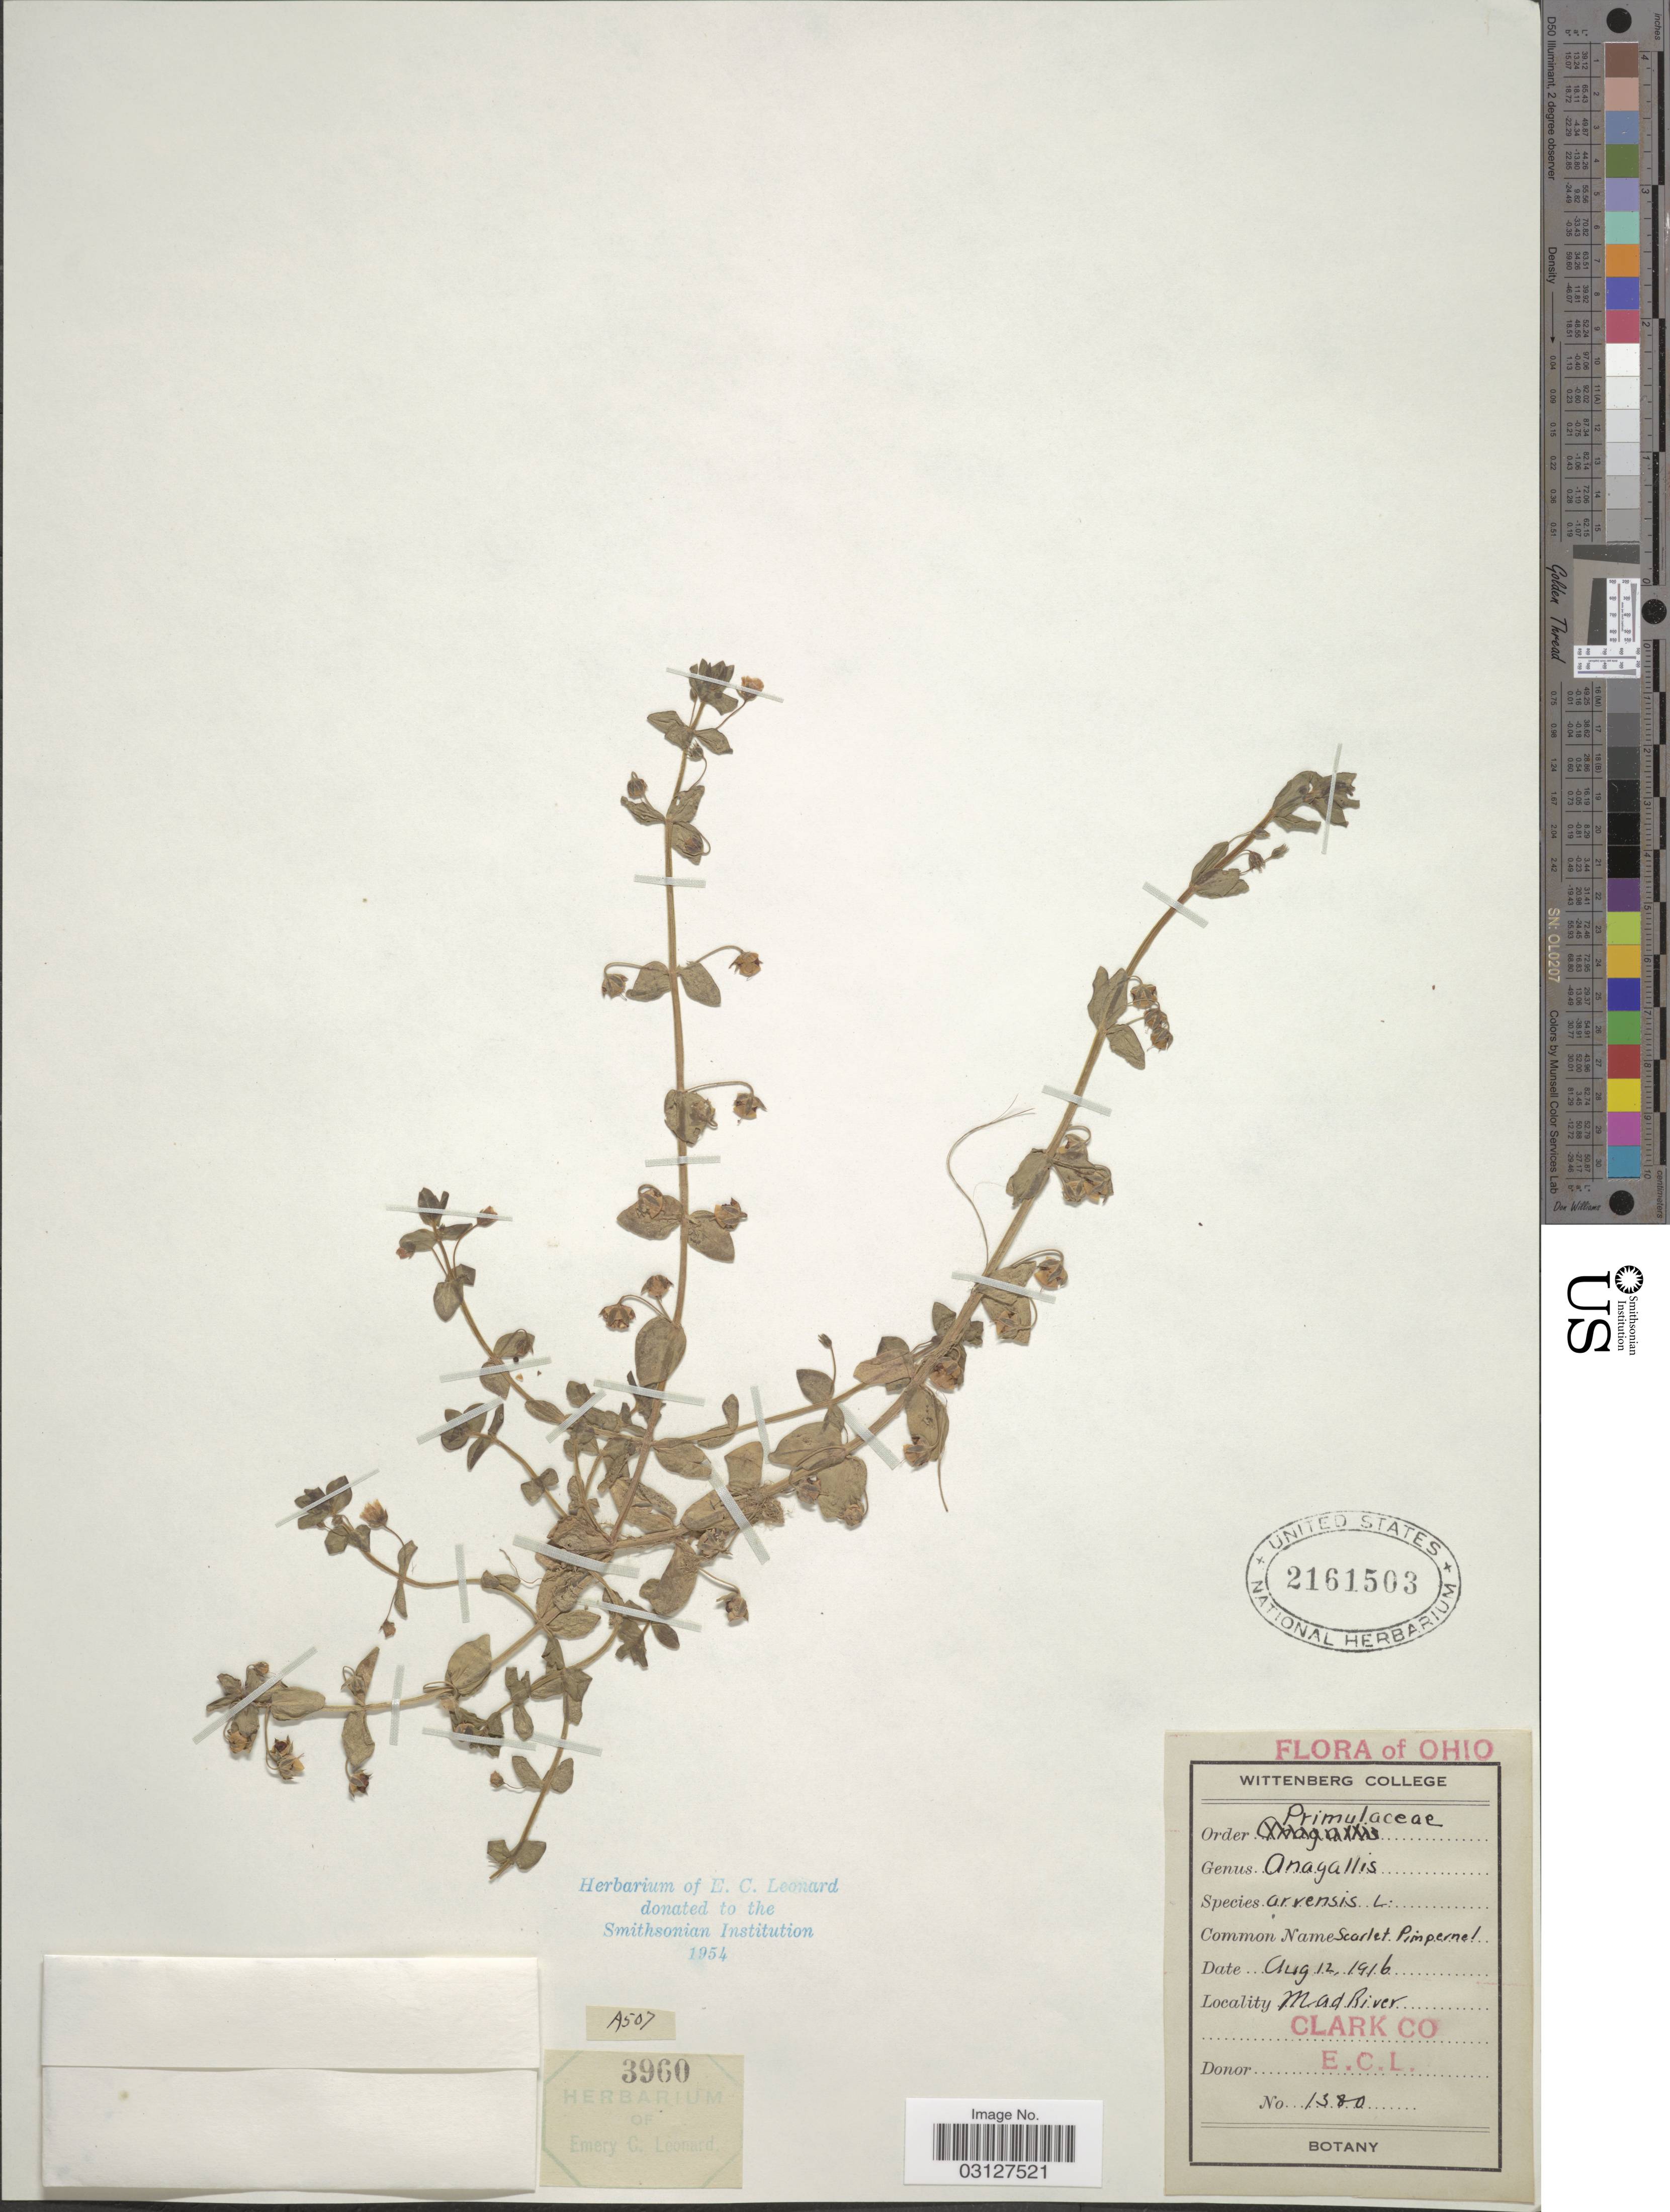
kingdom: Plantae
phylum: Tracheophyta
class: Magnoliopsida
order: Ericales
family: Primulaceae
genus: Anagallis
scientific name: Anagallis arvensis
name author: L.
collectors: E. C. Leonard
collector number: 1380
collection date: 1916-08-12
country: United States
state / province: Ohio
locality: Mad River. Clark Co.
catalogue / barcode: US 2161503